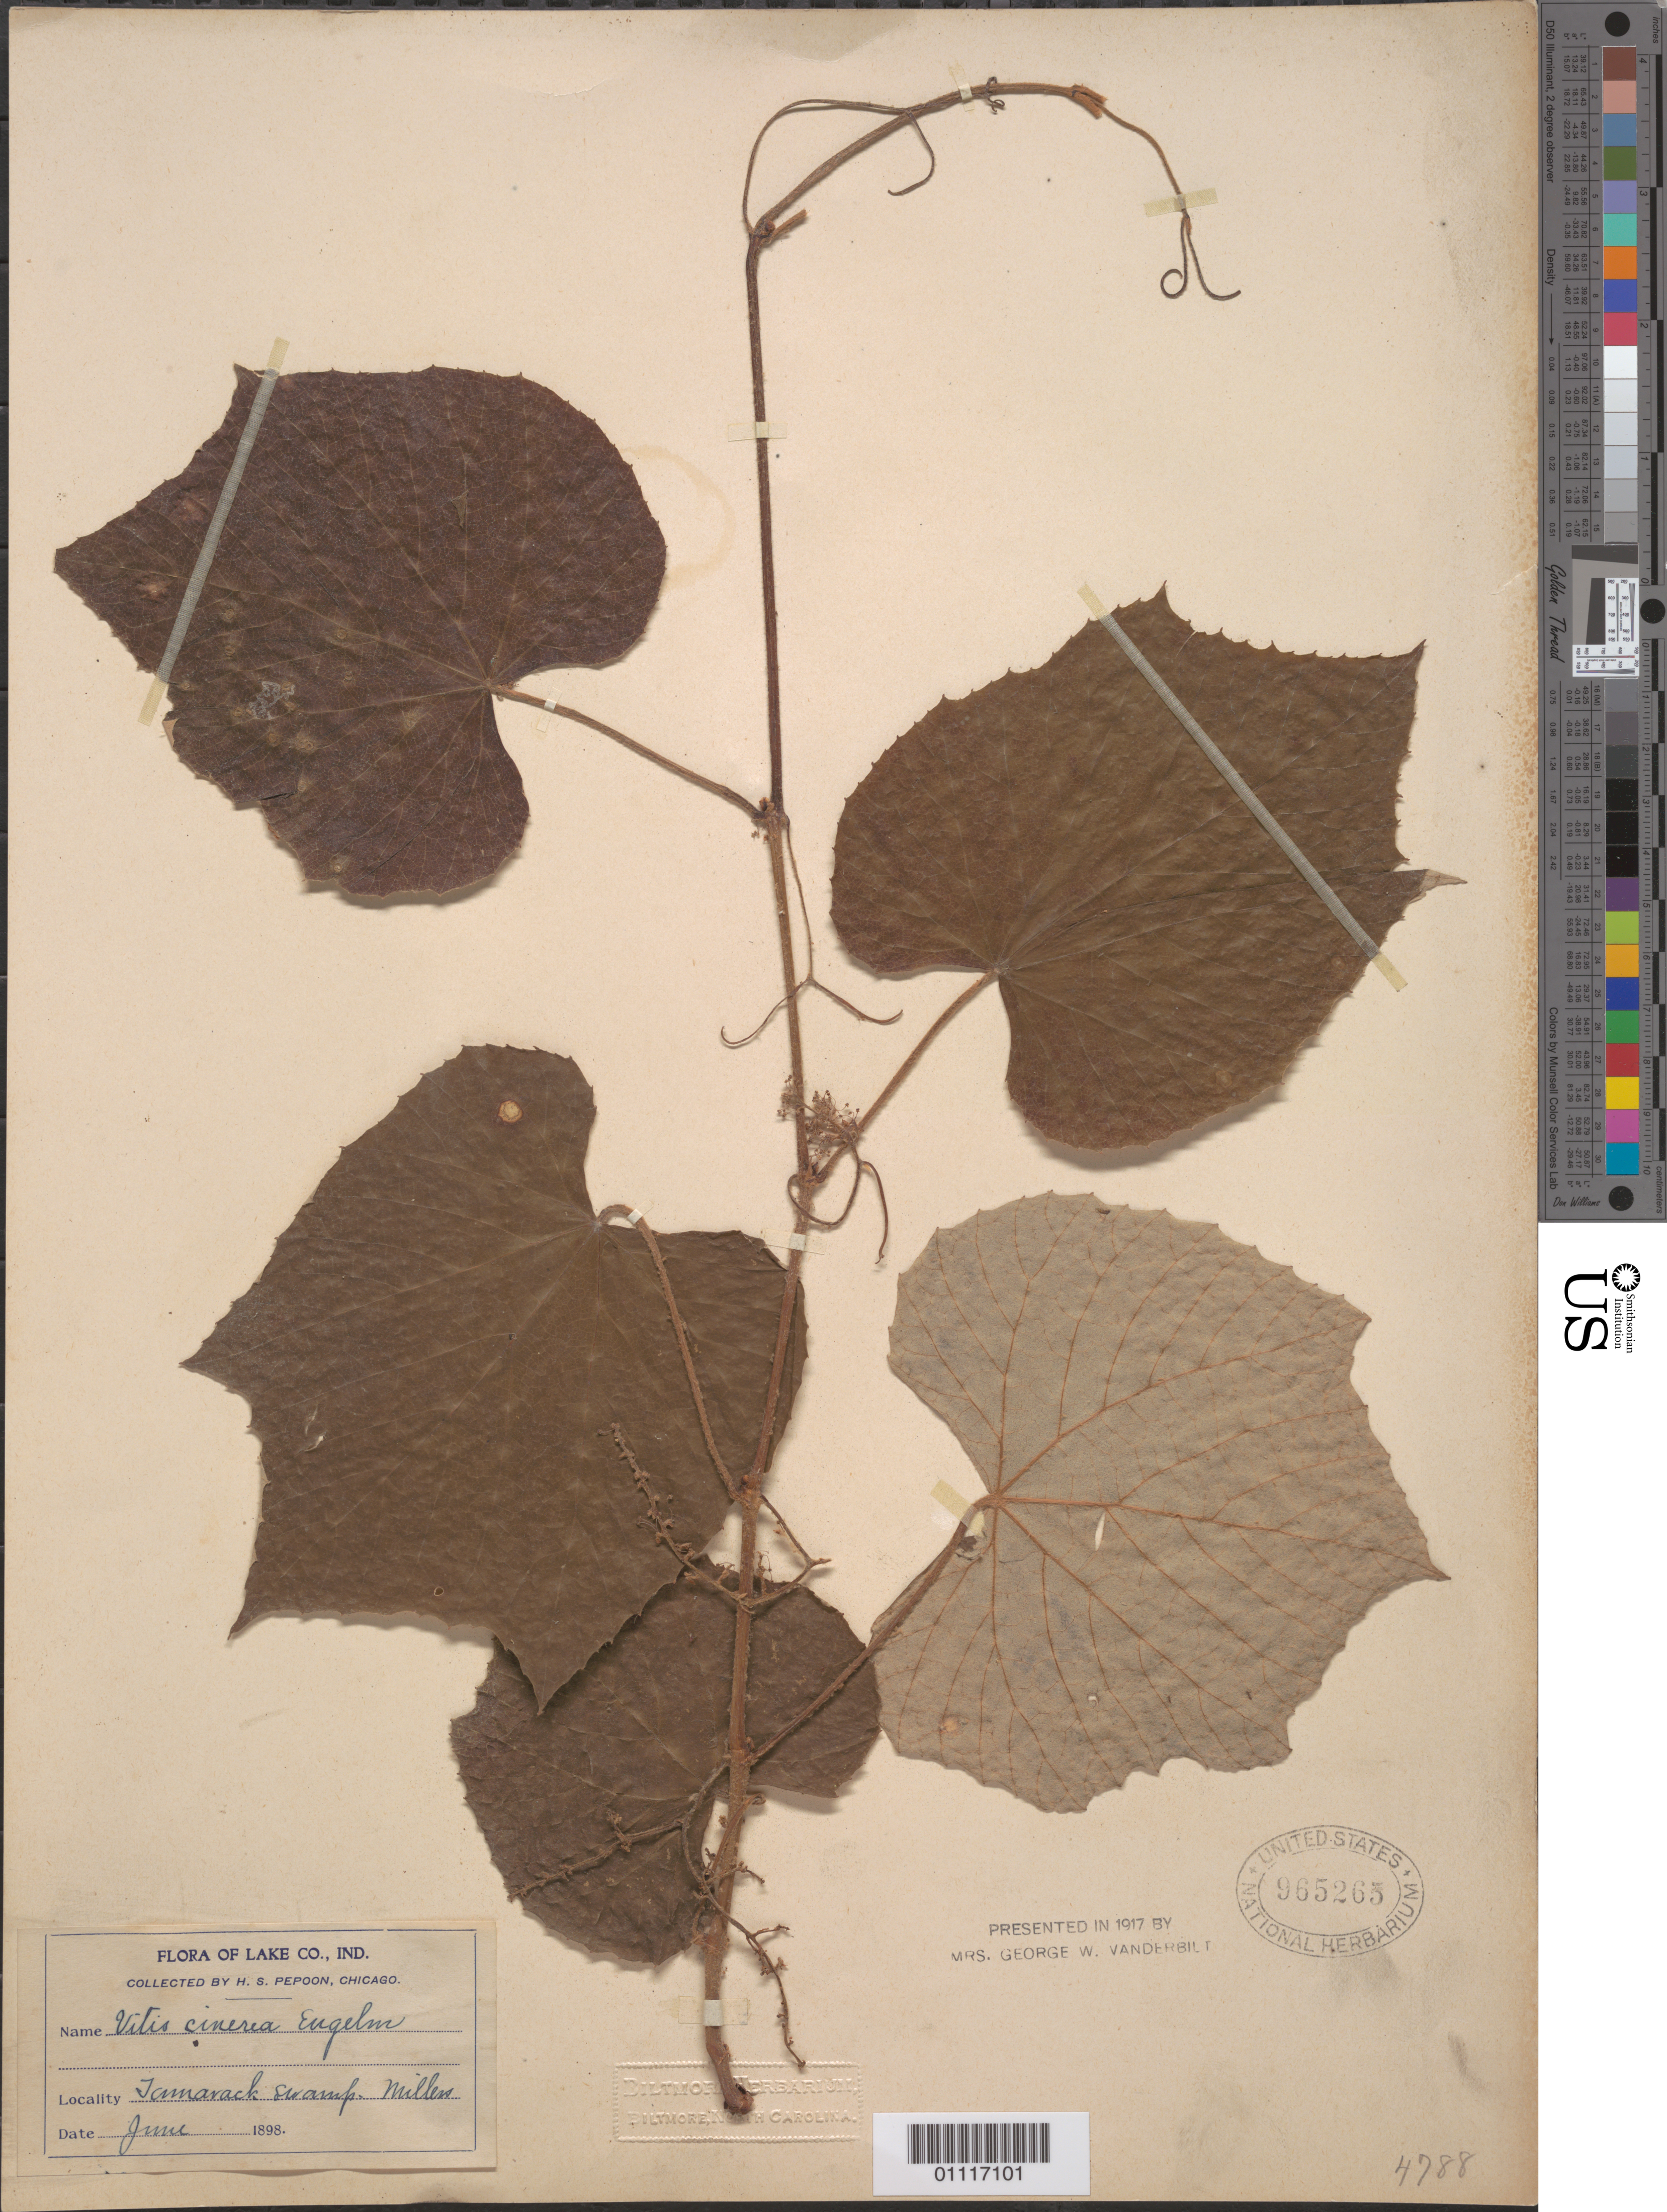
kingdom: Plantae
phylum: Tracheophyta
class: Magnoliopsida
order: Vitales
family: Vitaceae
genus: Vitis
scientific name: Vitis cinerea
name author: (Engelm.) Millardet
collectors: H. Pepoon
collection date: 1898-06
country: United States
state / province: Indiana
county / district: Lake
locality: Tamarack swamp, Millers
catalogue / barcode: US 965265